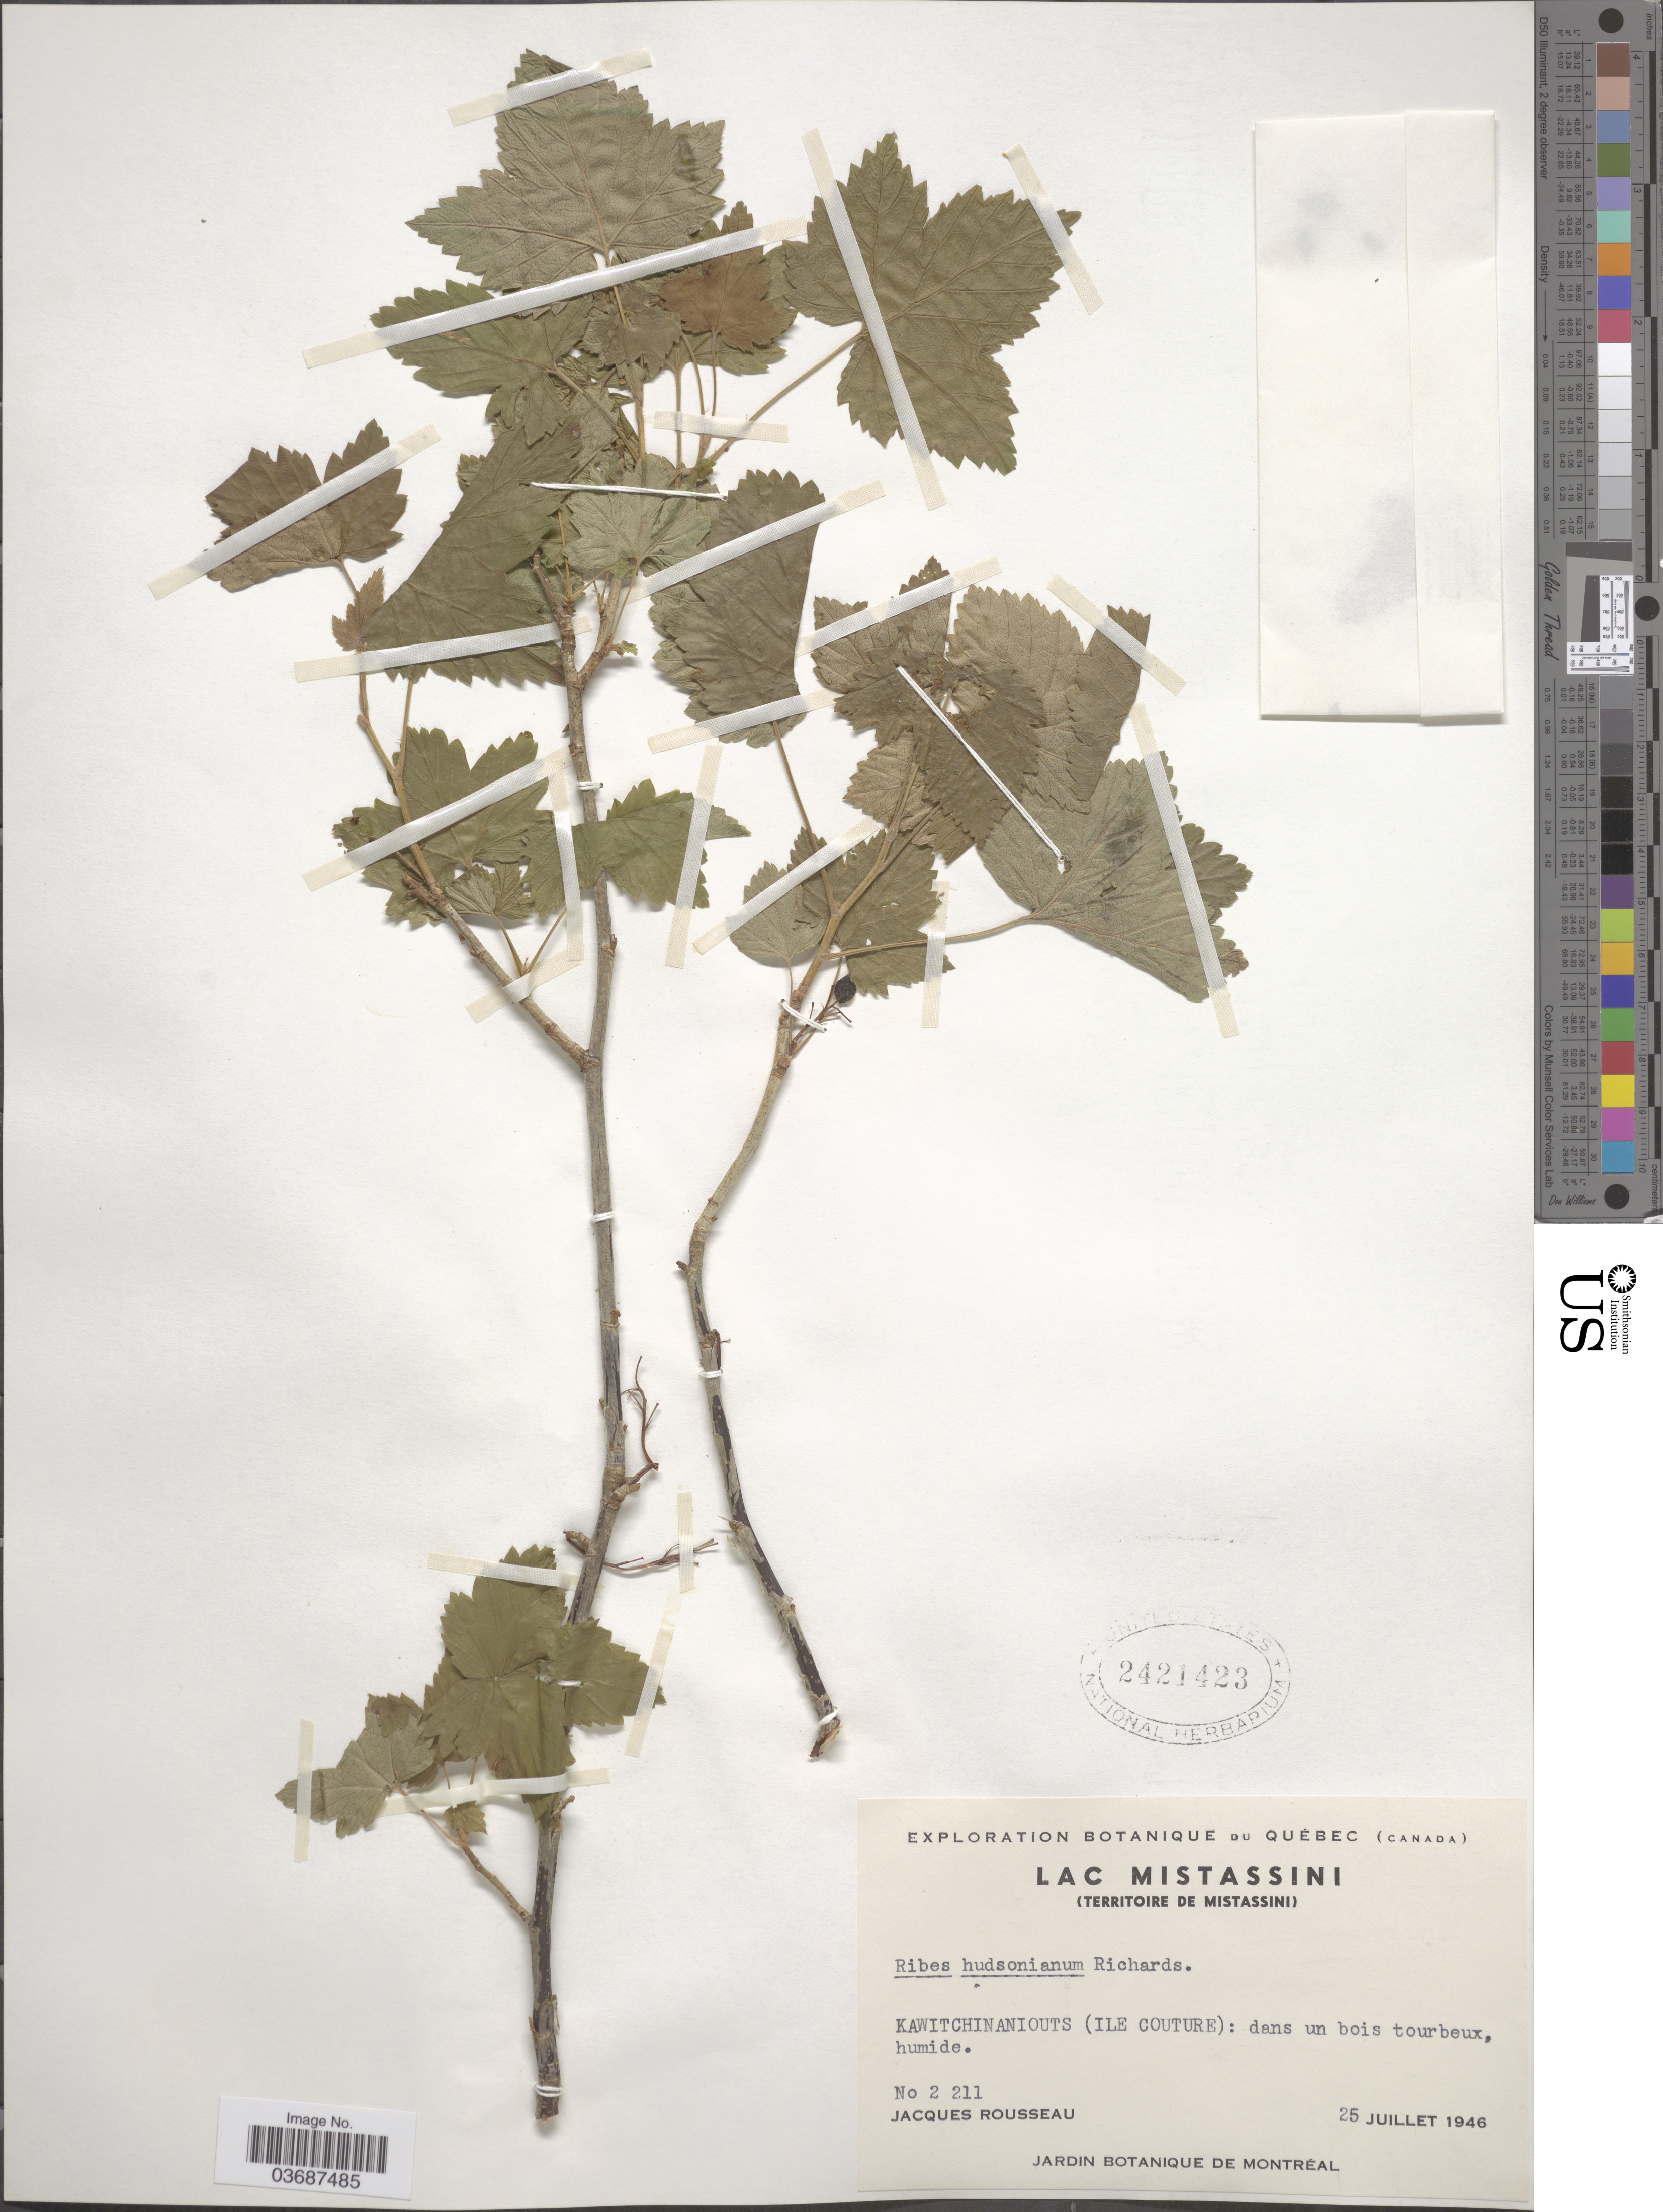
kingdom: Plantae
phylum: Tracheophyta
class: Magnoliopsida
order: Saxifragales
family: Grossulariaceae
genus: Ribes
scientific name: Ribes hudsonianum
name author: Richardson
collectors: J. Rousseau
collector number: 2211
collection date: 1946-07-25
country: Canada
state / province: Quebec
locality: Exploration Botanique du Québec (Canada). Lac Mistassini (Territoire de Mistassini). Kawitchinaniouts (Ile Couture): dans un bois tourbeux humide.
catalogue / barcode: US 2421423